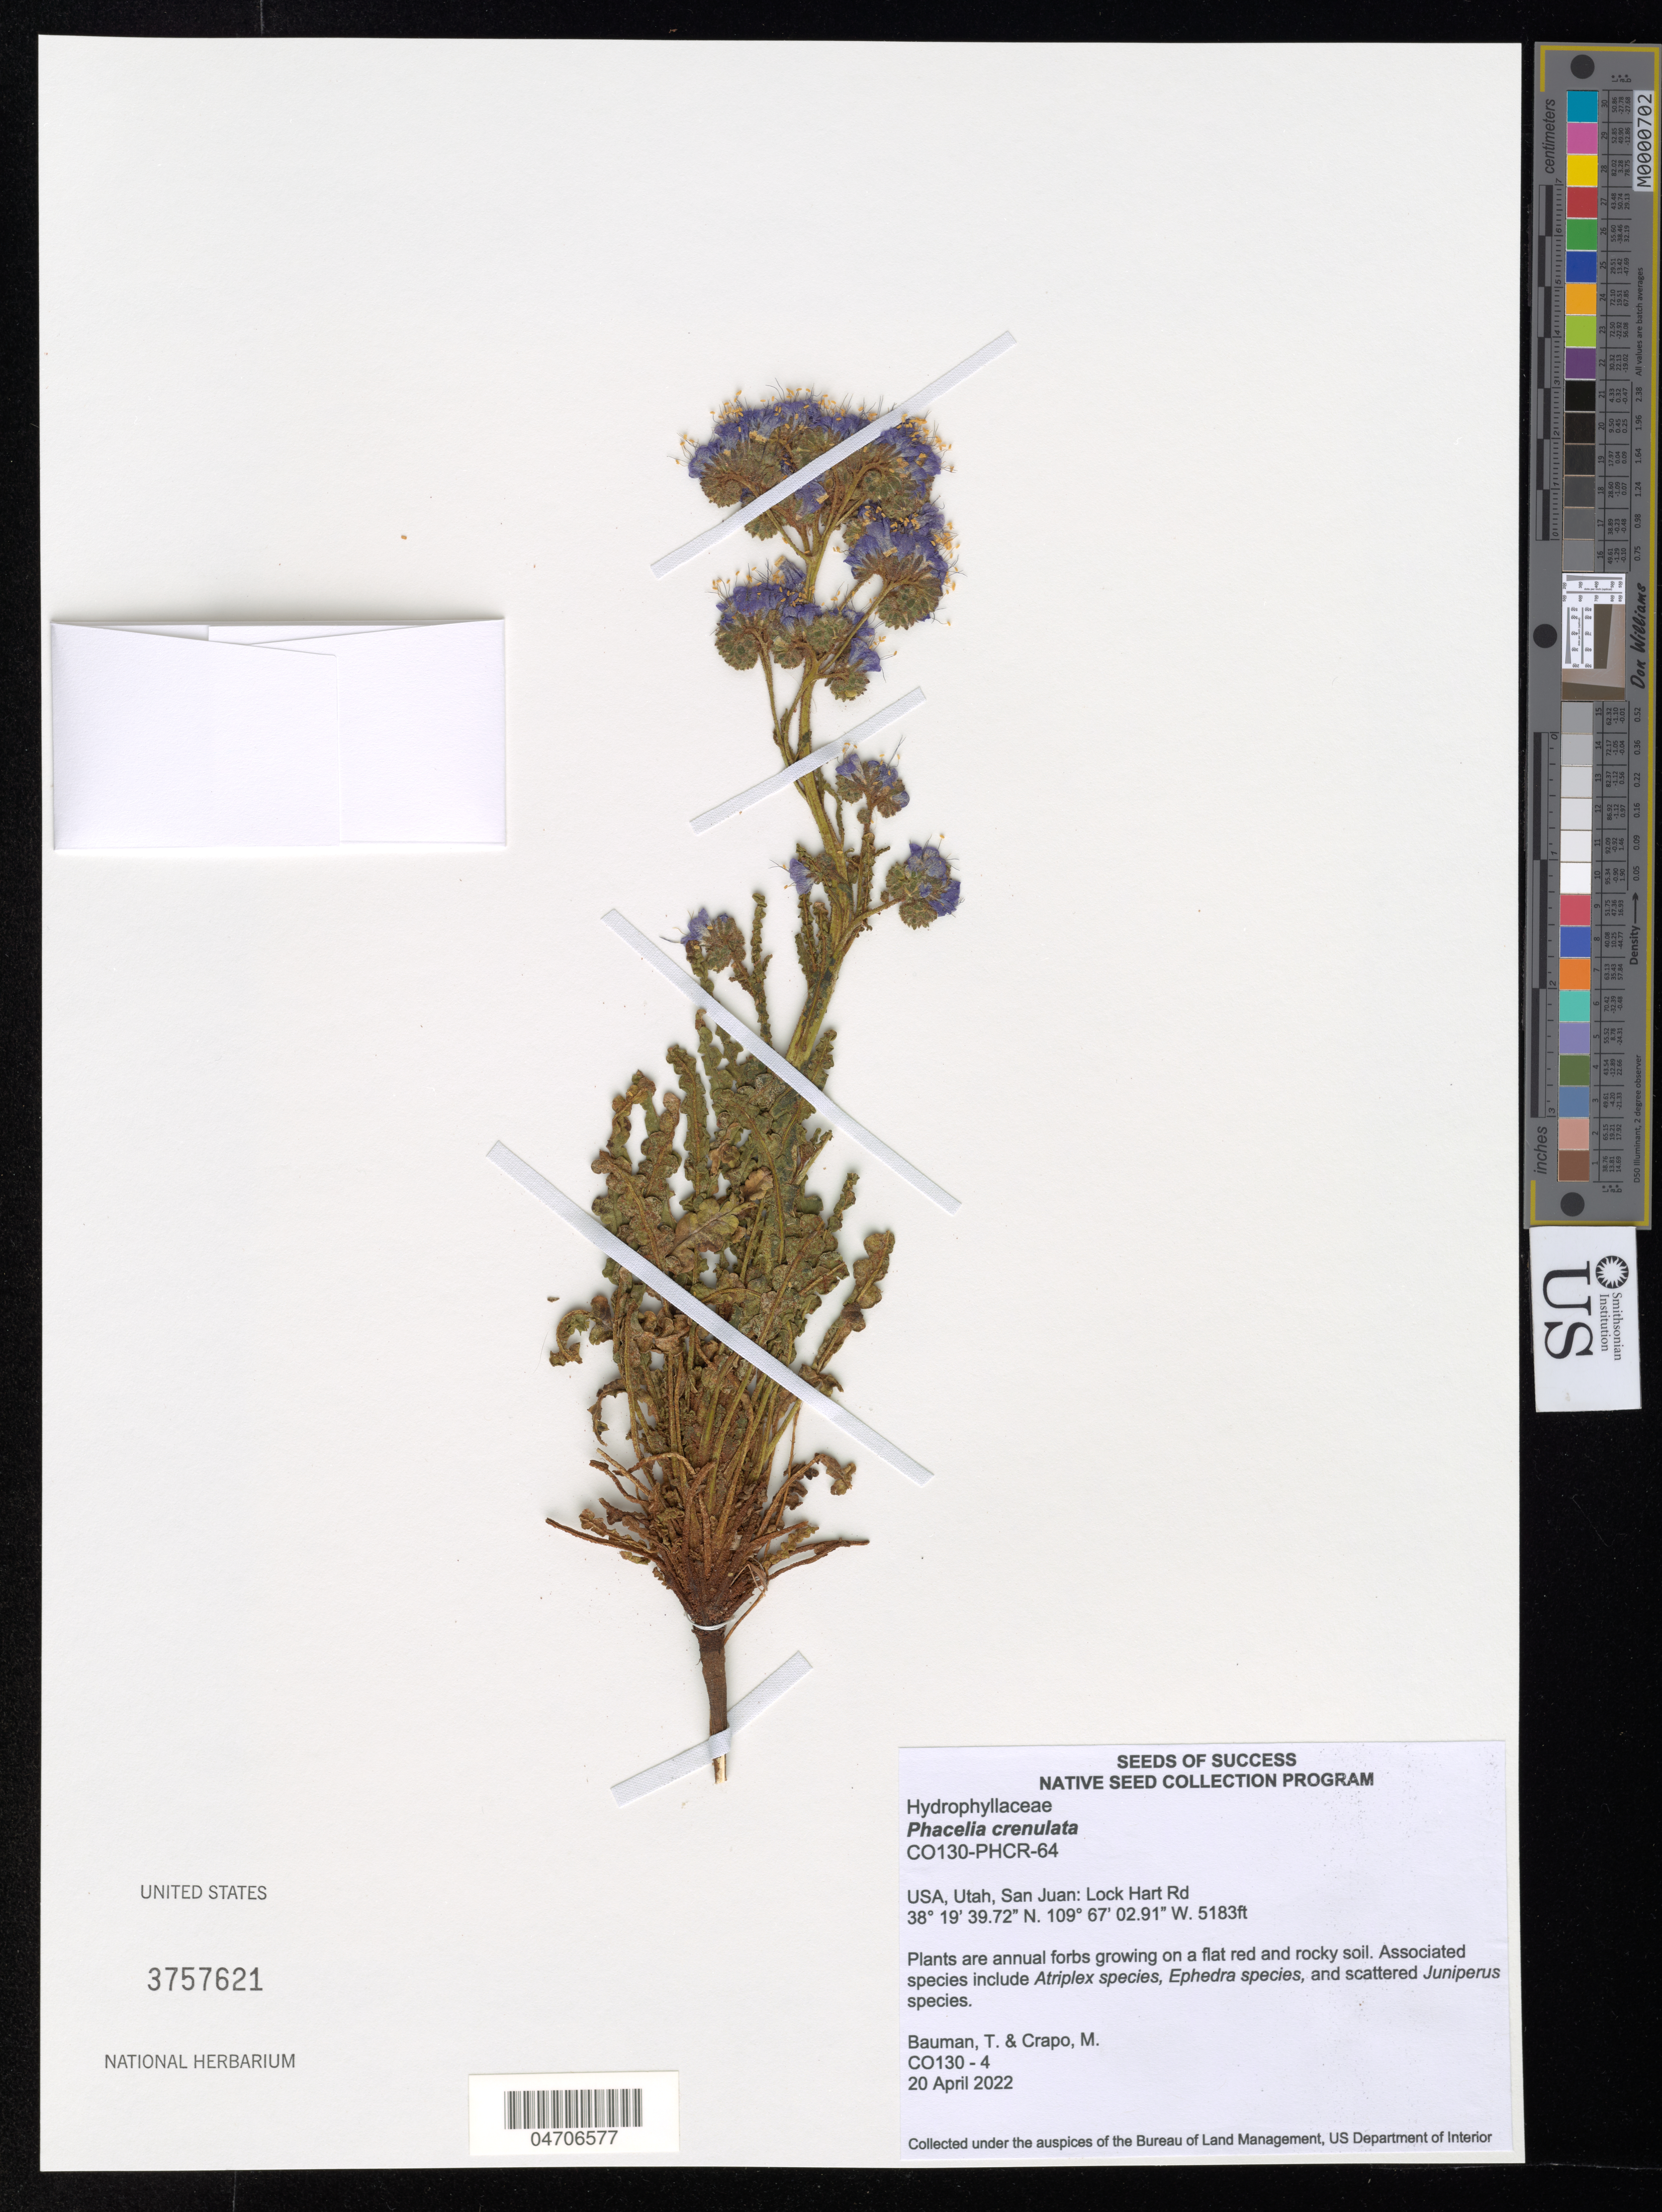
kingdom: Plantae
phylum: Tracheophyta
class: Magnoliopsida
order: Boraginales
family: Hydrophyllaceae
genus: Phacelia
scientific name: Phacelia crenulata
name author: Torr. ex S. Watson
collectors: K. Gage & G. Woronow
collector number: CO130-4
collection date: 2022-04-20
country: United States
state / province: Utah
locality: San Juan: Lock Hart Rd.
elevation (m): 1580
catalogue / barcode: US 3757621